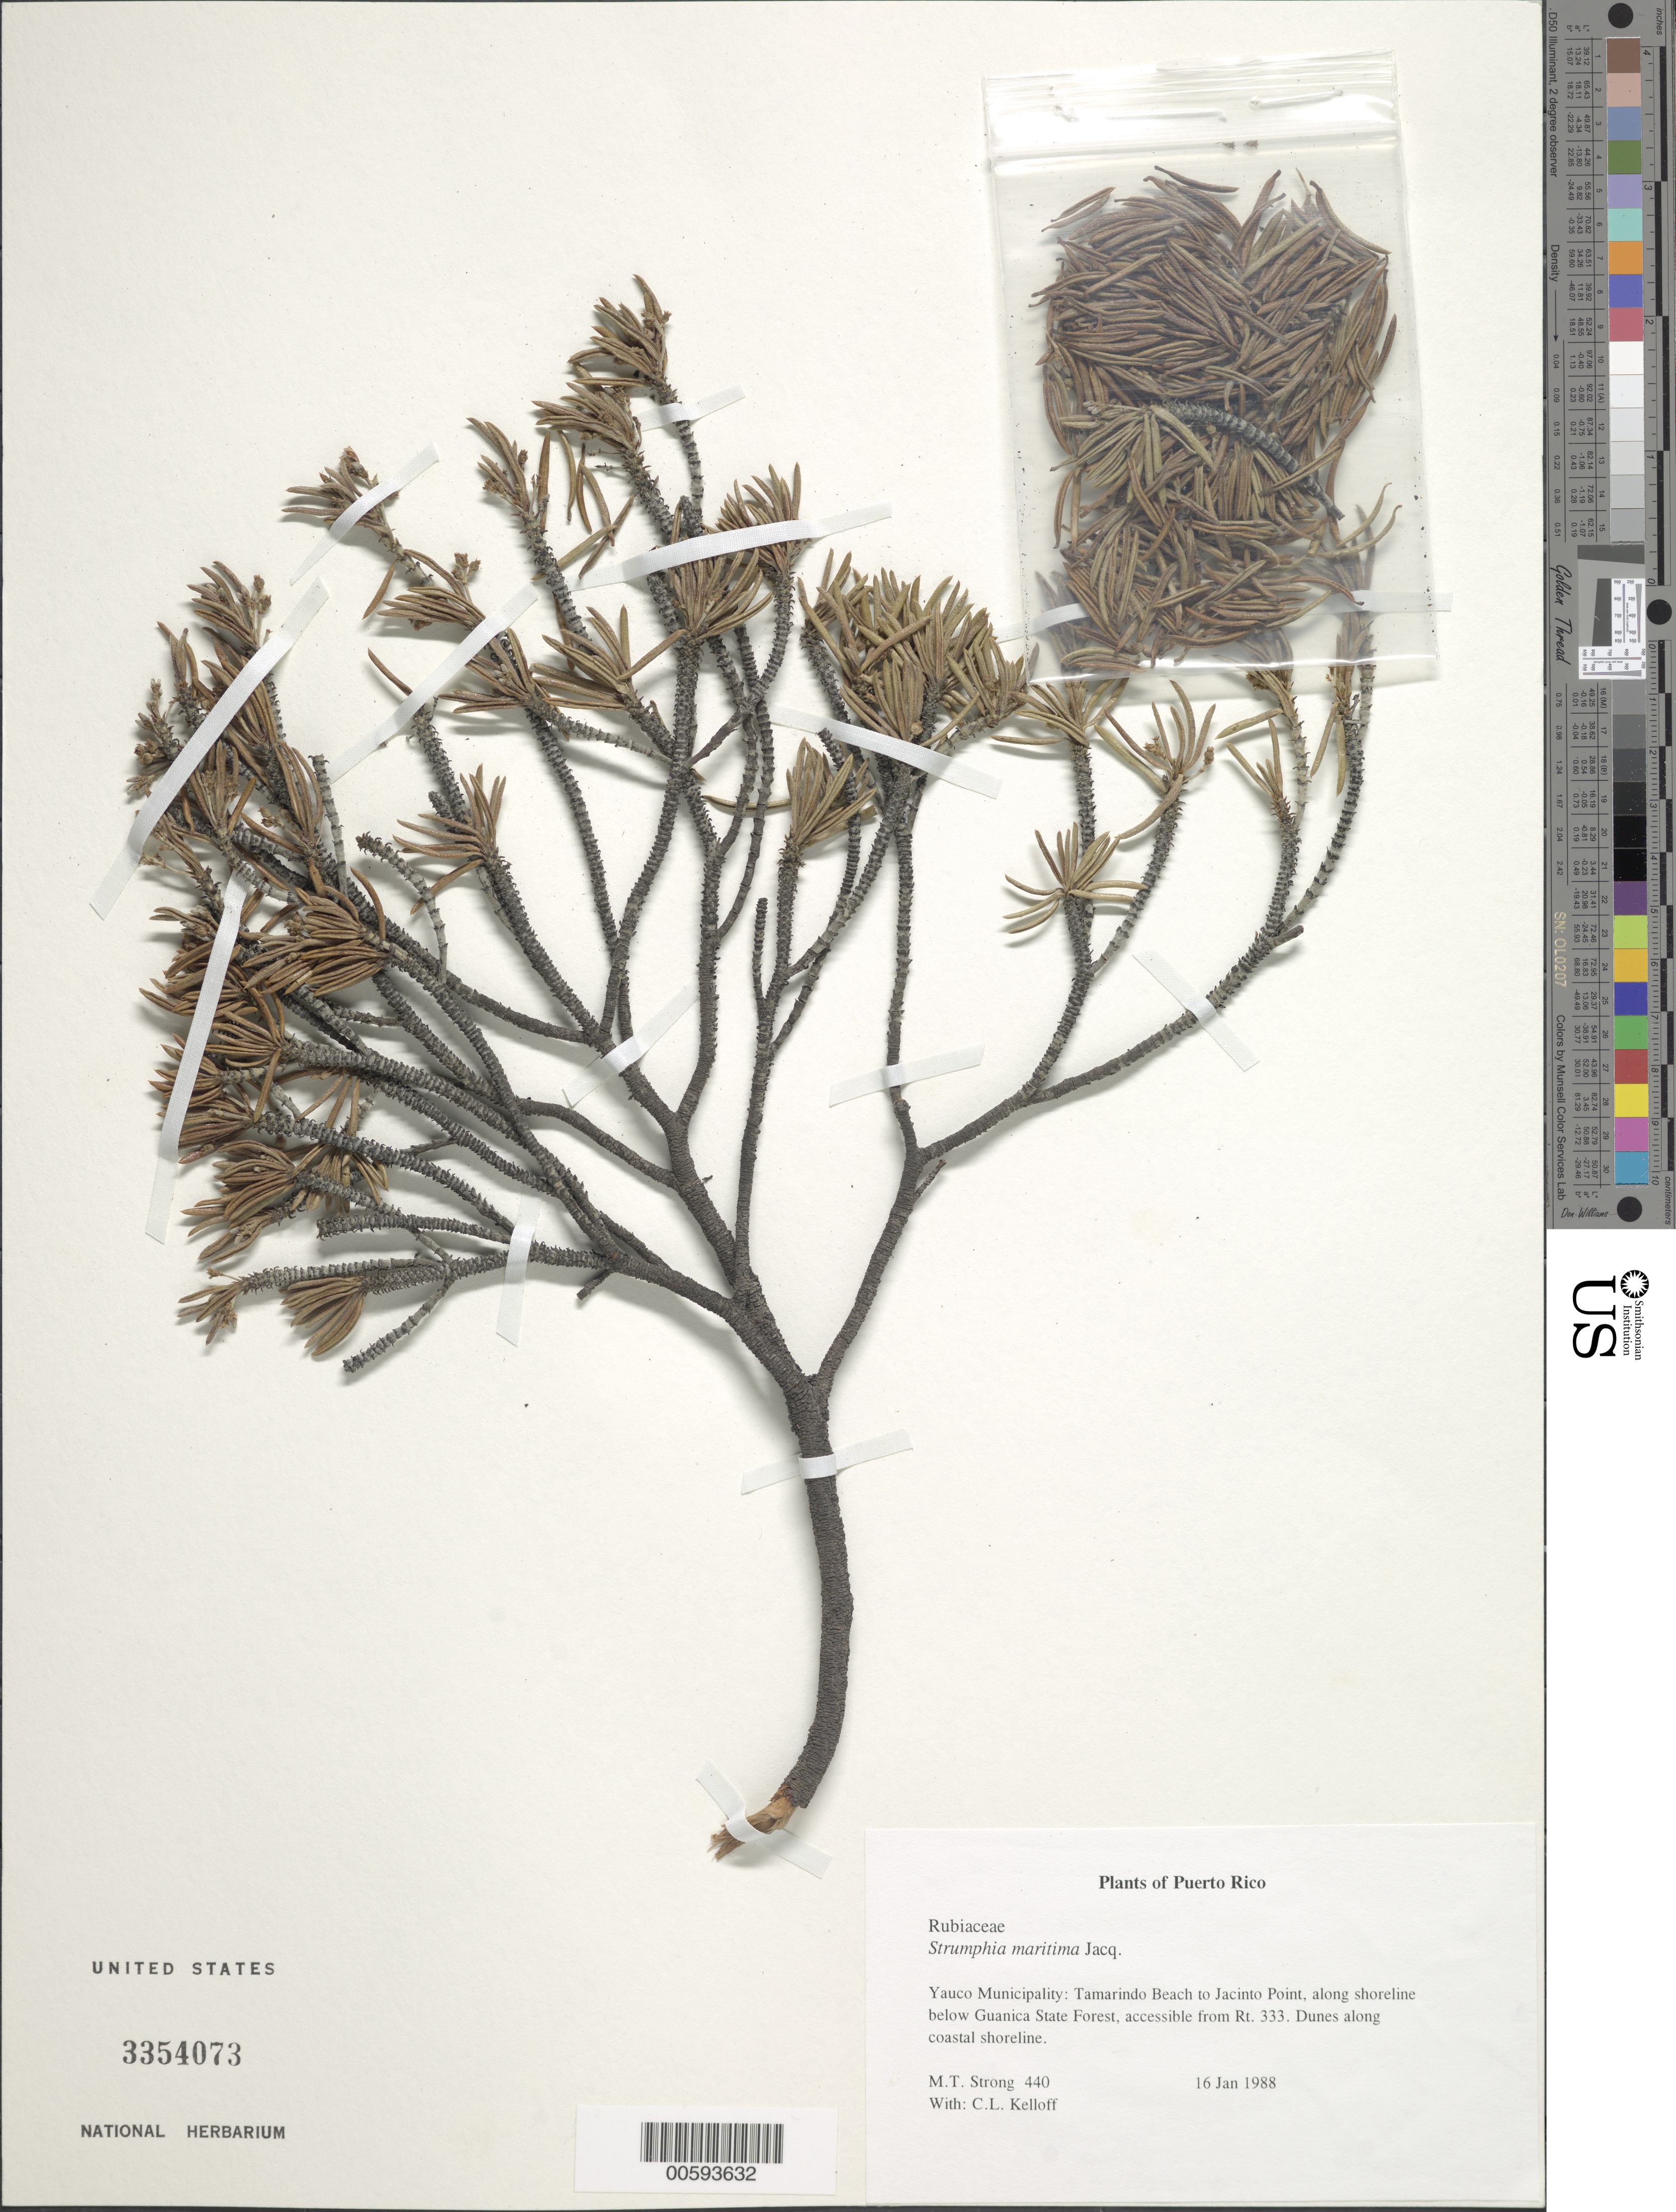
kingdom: Plantae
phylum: Tracheophyta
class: Magnoliopsida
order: Gentianales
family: Rubiaceae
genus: Strumpfia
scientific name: Strumpfia maritima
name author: Jacq.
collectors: M. T. Strong & C. L. Kelloff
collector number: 440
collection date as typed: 16 Jan 1988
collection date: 1988-01-16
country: Puerto Rico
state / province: Yauco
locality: Yauco Municipality: Tamarindo Beach to Jacinto Point, along shoreline below Guanica State Forest, accessible from Rt. 333.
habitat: Dunes along coastal shoreline.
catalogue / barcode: US 3354073